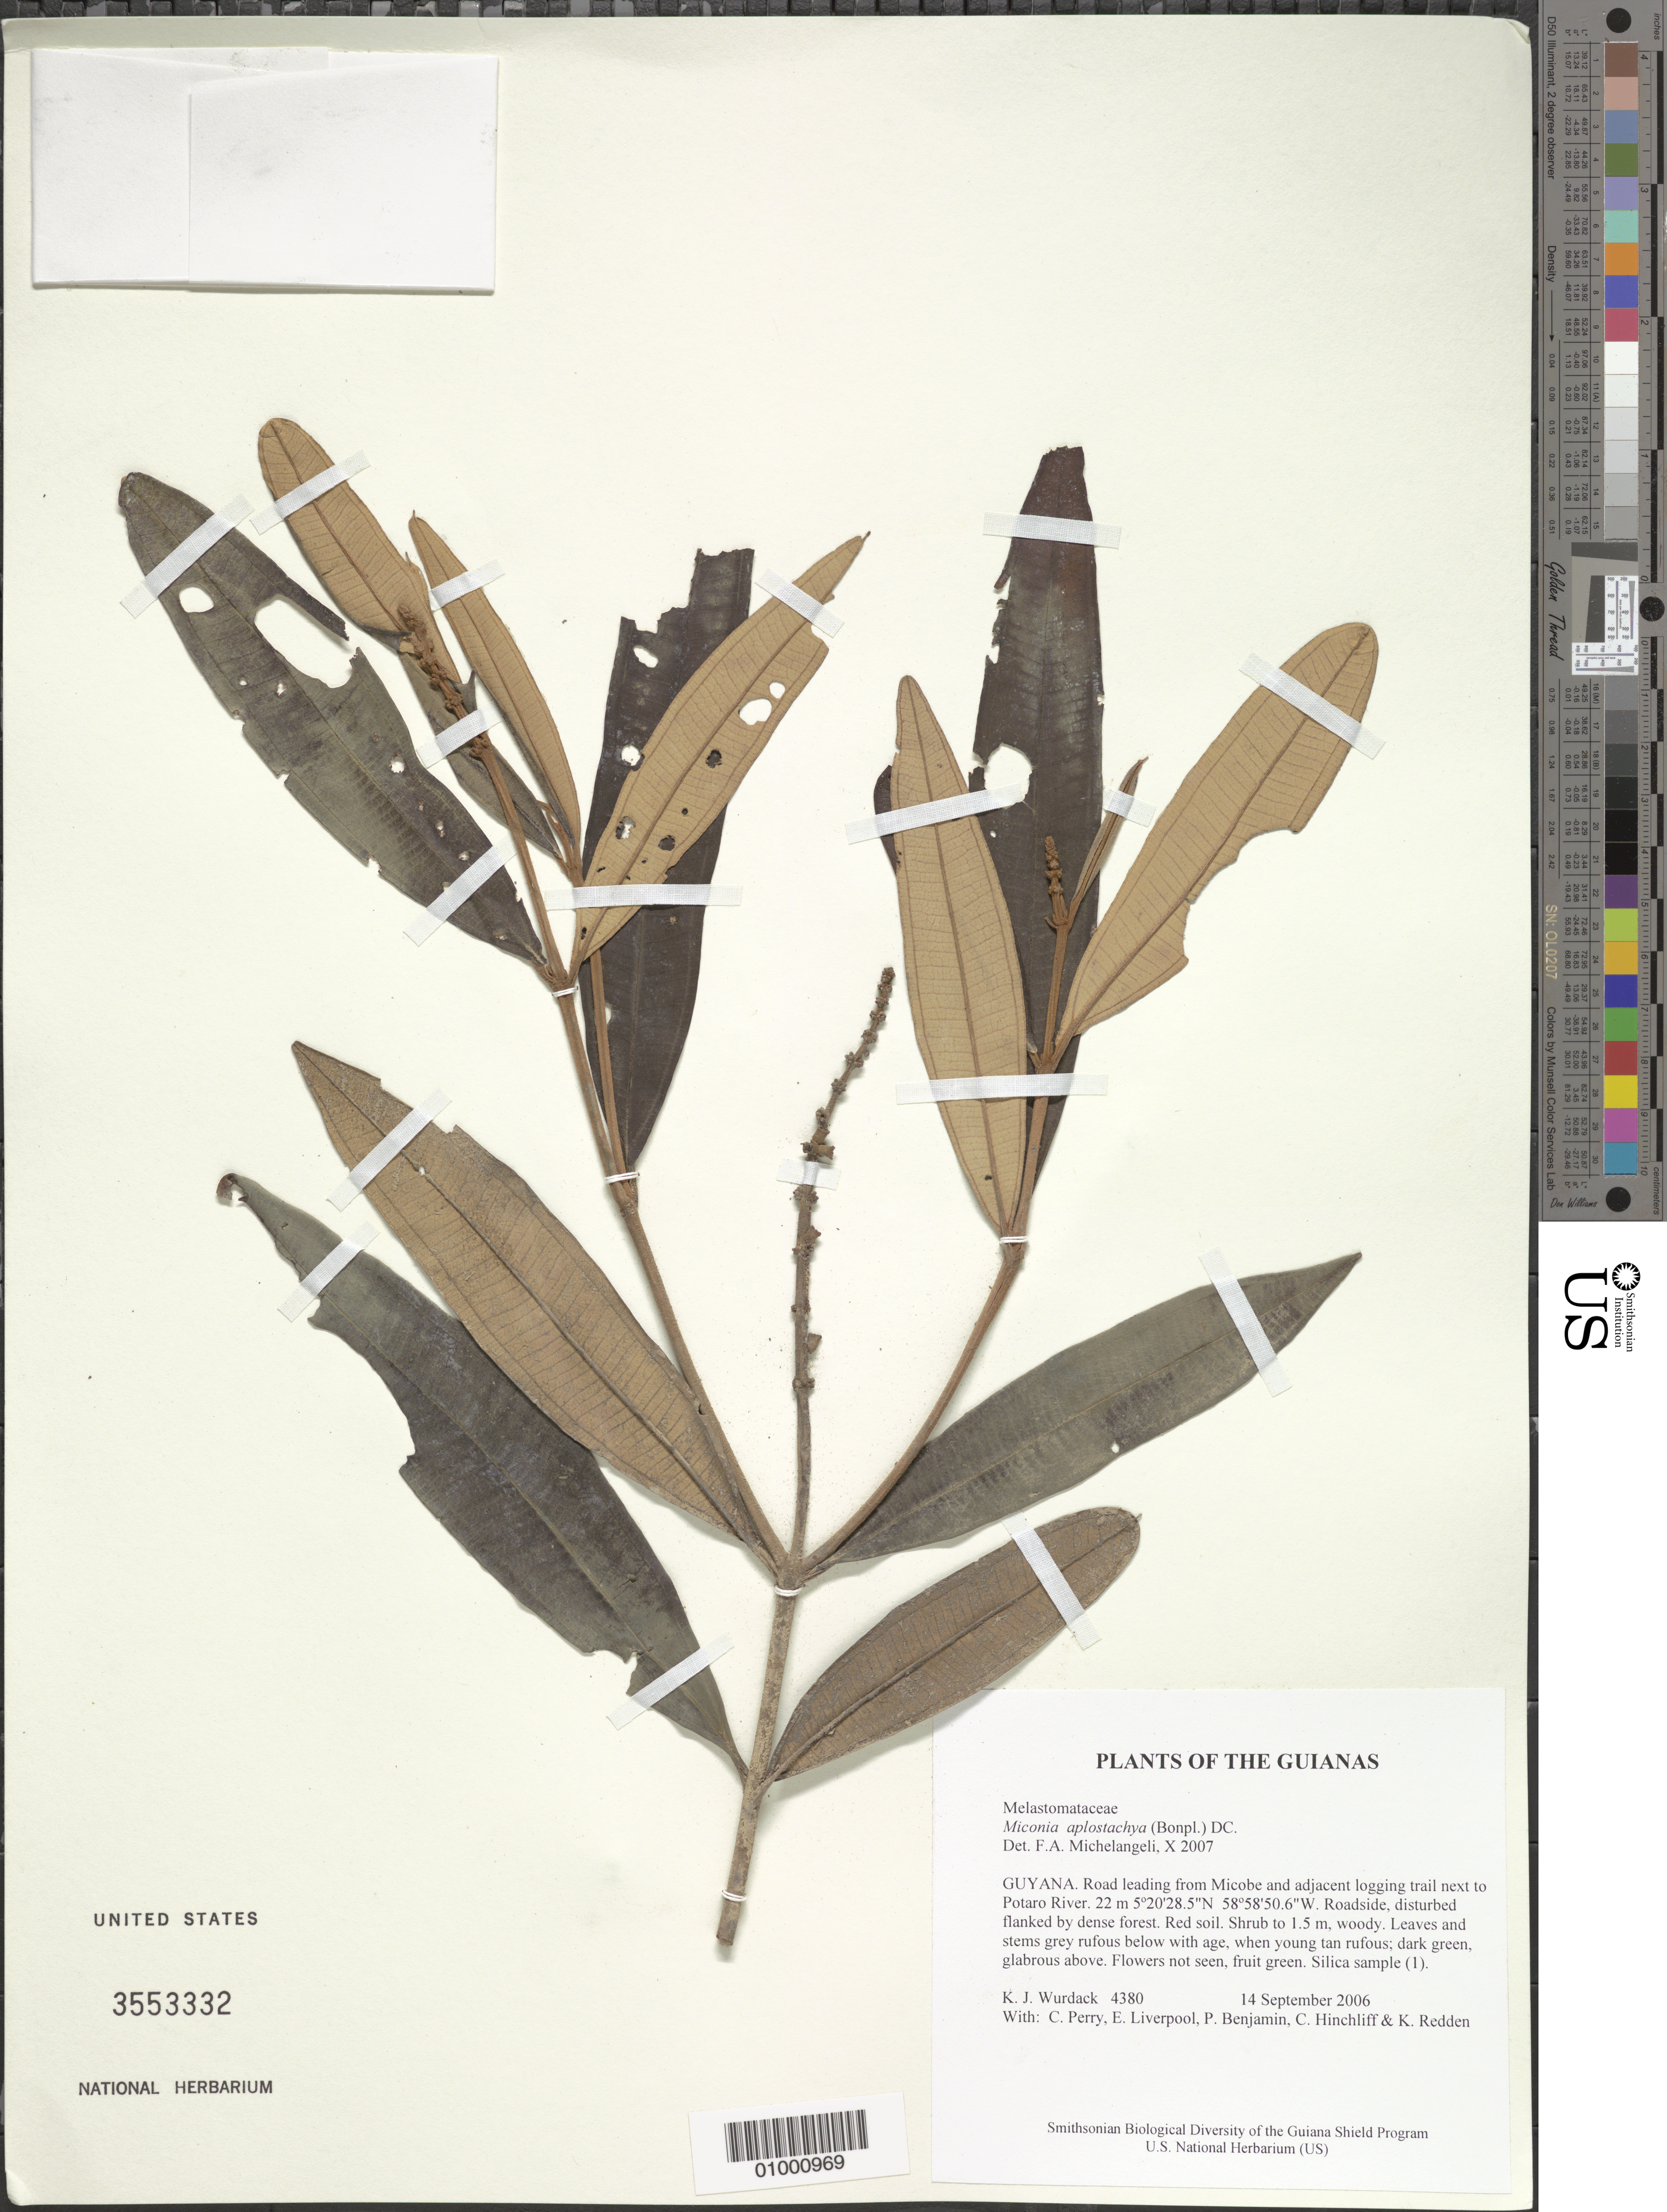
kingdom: Plantae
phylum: Tracheophyta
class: Magnoliopsida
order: Myrtales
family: Melastomataceae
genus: Miconia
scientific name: Miconia aplostachya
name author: (Bonpl.) DC.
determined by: Michelangeli, F. A.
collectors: K. Wurdack, C. Perry, E. Liverpool, P. Benjamin, C. E. Hinchliff & K. M. Redden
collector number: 4380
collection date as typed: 14 September 2006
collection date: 2006-09-14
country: Guyana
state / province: Potaro-Siparuni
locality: Road leading from Micobe and adjacent logging trail next to Potaro River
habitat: Roadside, disturbed, flanked by dense forest. Red soil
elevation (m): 22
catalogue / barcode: US 3553332